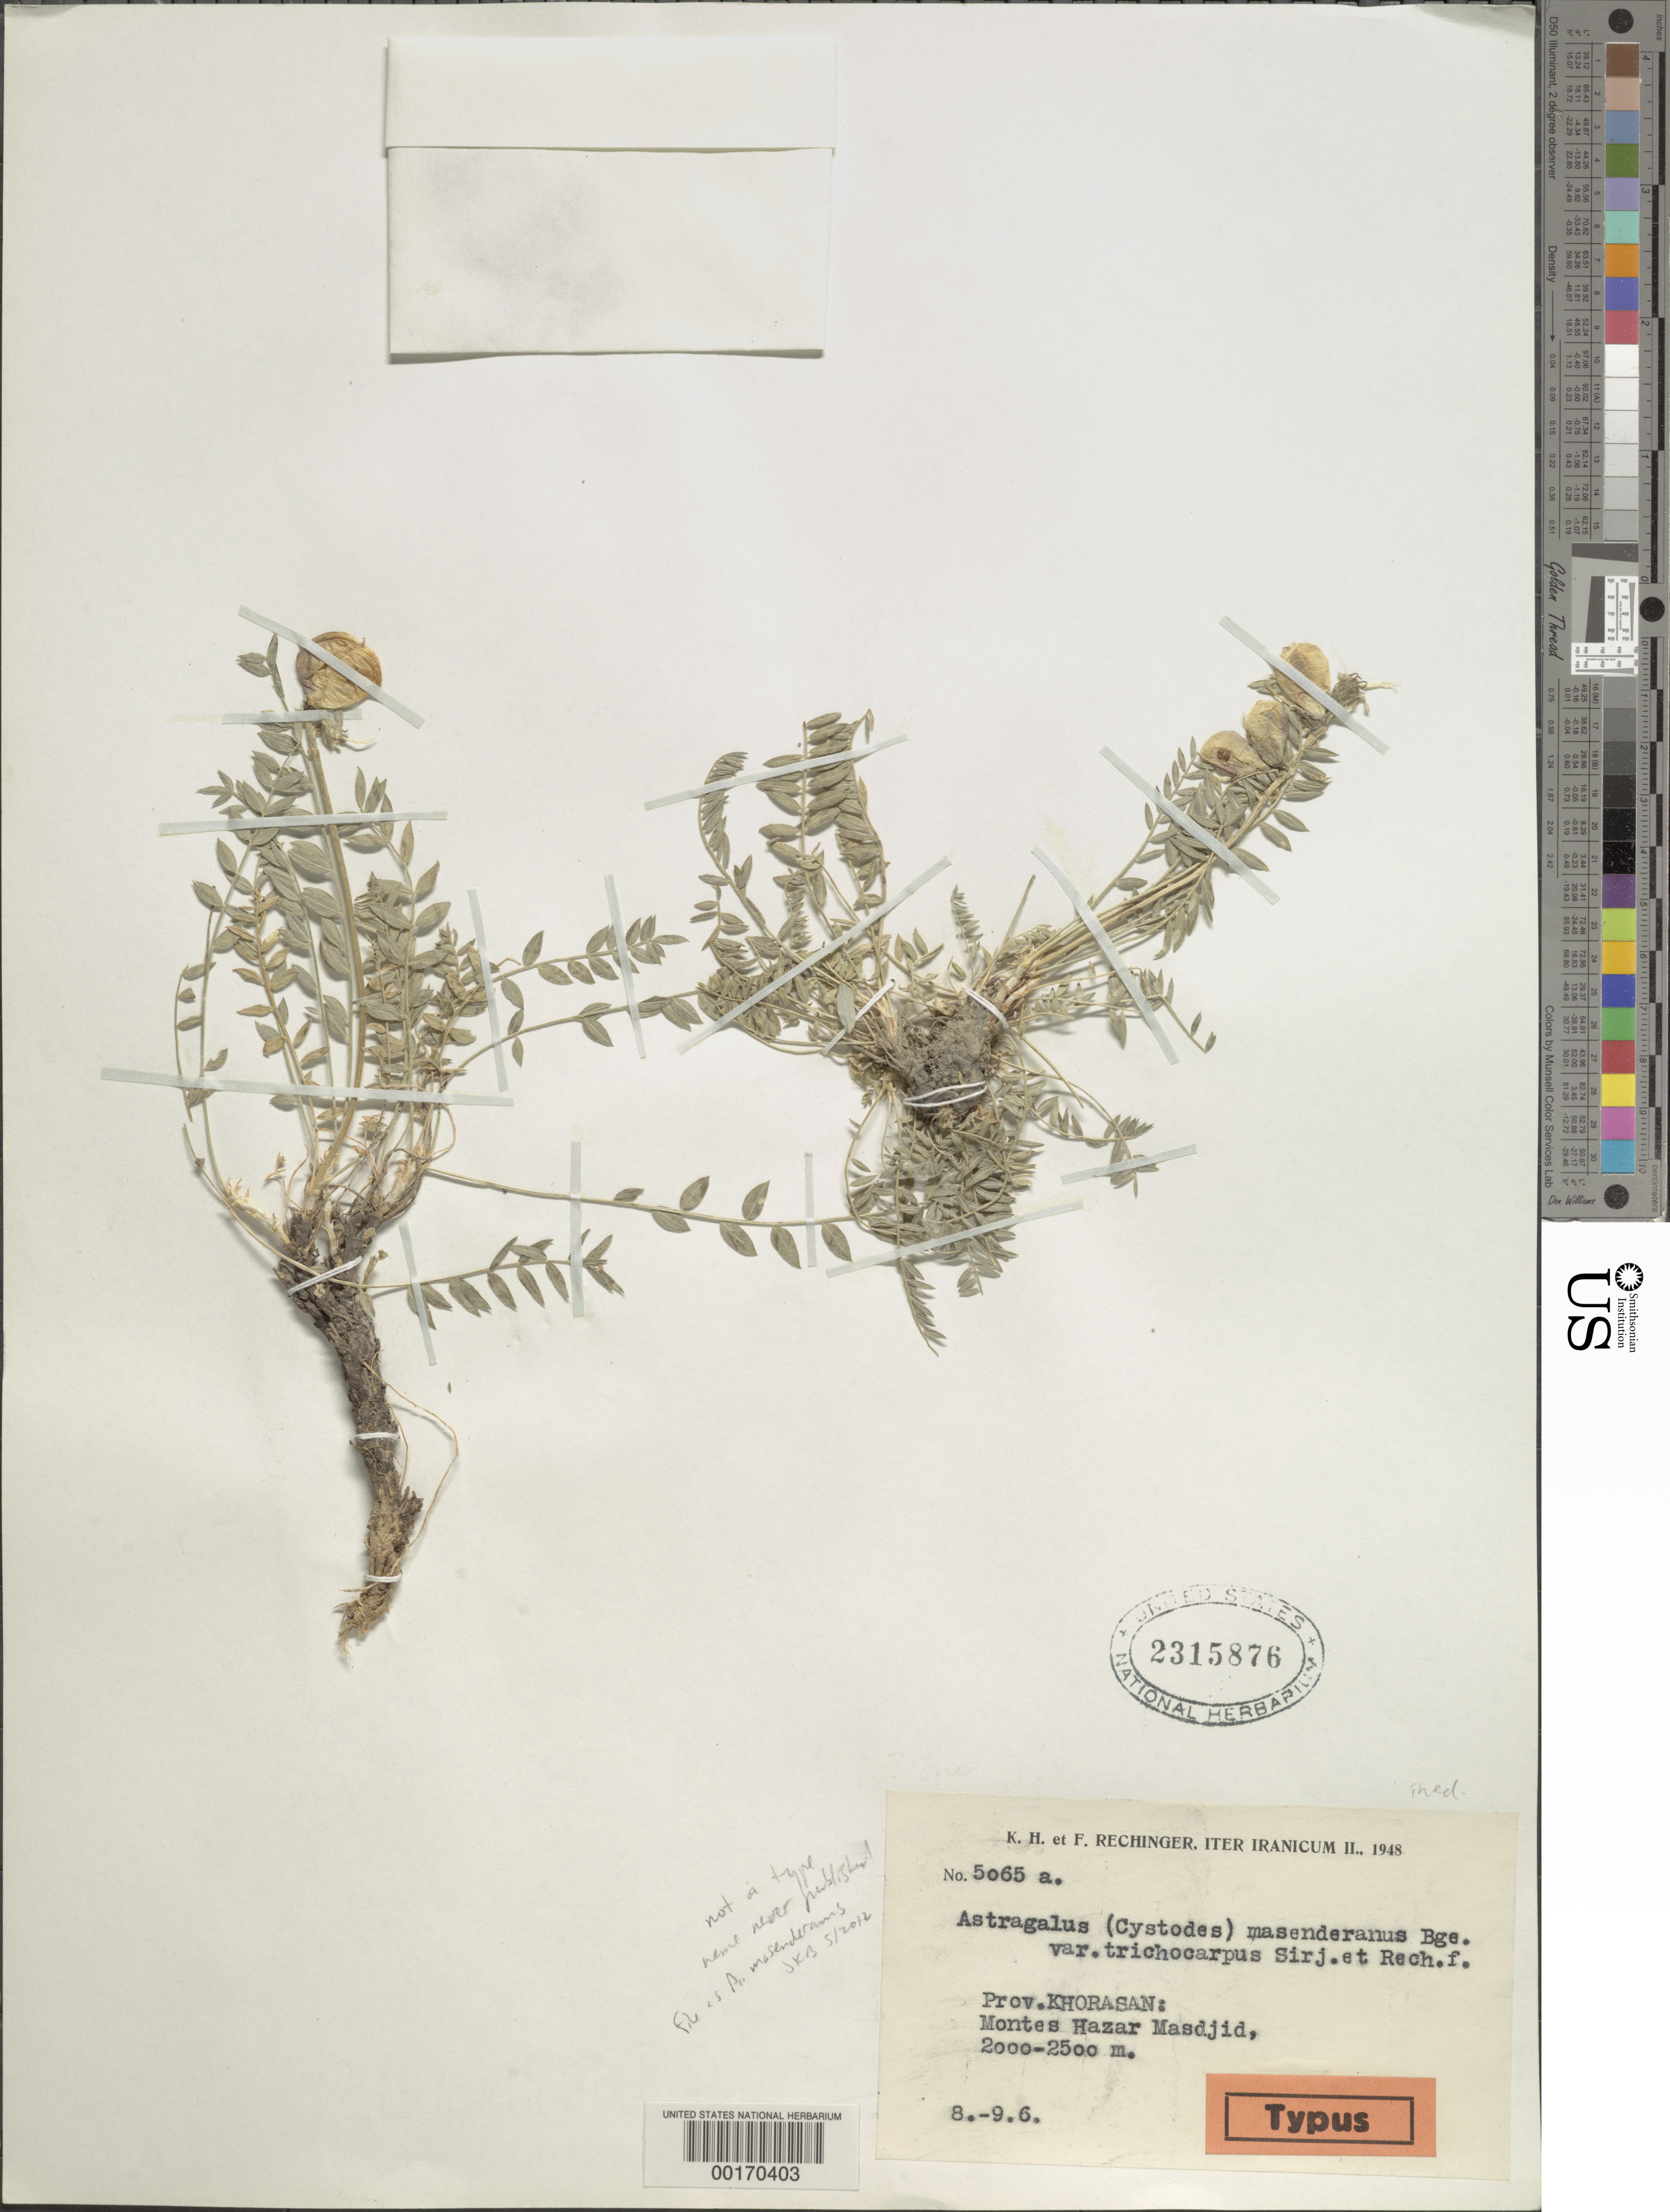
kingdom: Plantae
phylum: Tracheophyta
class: Magnoliopsida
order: Fabales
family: Fabaceae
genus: Astragalus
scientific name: Astragalus masanderanus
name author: Bunge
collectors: K. H. Rechinger & F. Rechinger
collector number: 5065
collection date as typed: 08 Jun 1948 to 09 Jun 1948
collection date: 1948-06-08/1948-06-09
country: Iran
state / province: Khorasan [obsolete]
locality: Montes Hazar Masdjid.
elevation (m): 2000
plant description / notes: Annotated as "Typus", Astragalus (Cystodes) masenderanus Bge. var. trichocarpus Sirj. et Rechf. (ined. name, apparently never published). Specimen returned to main herbarium.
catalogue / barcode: US 2315876